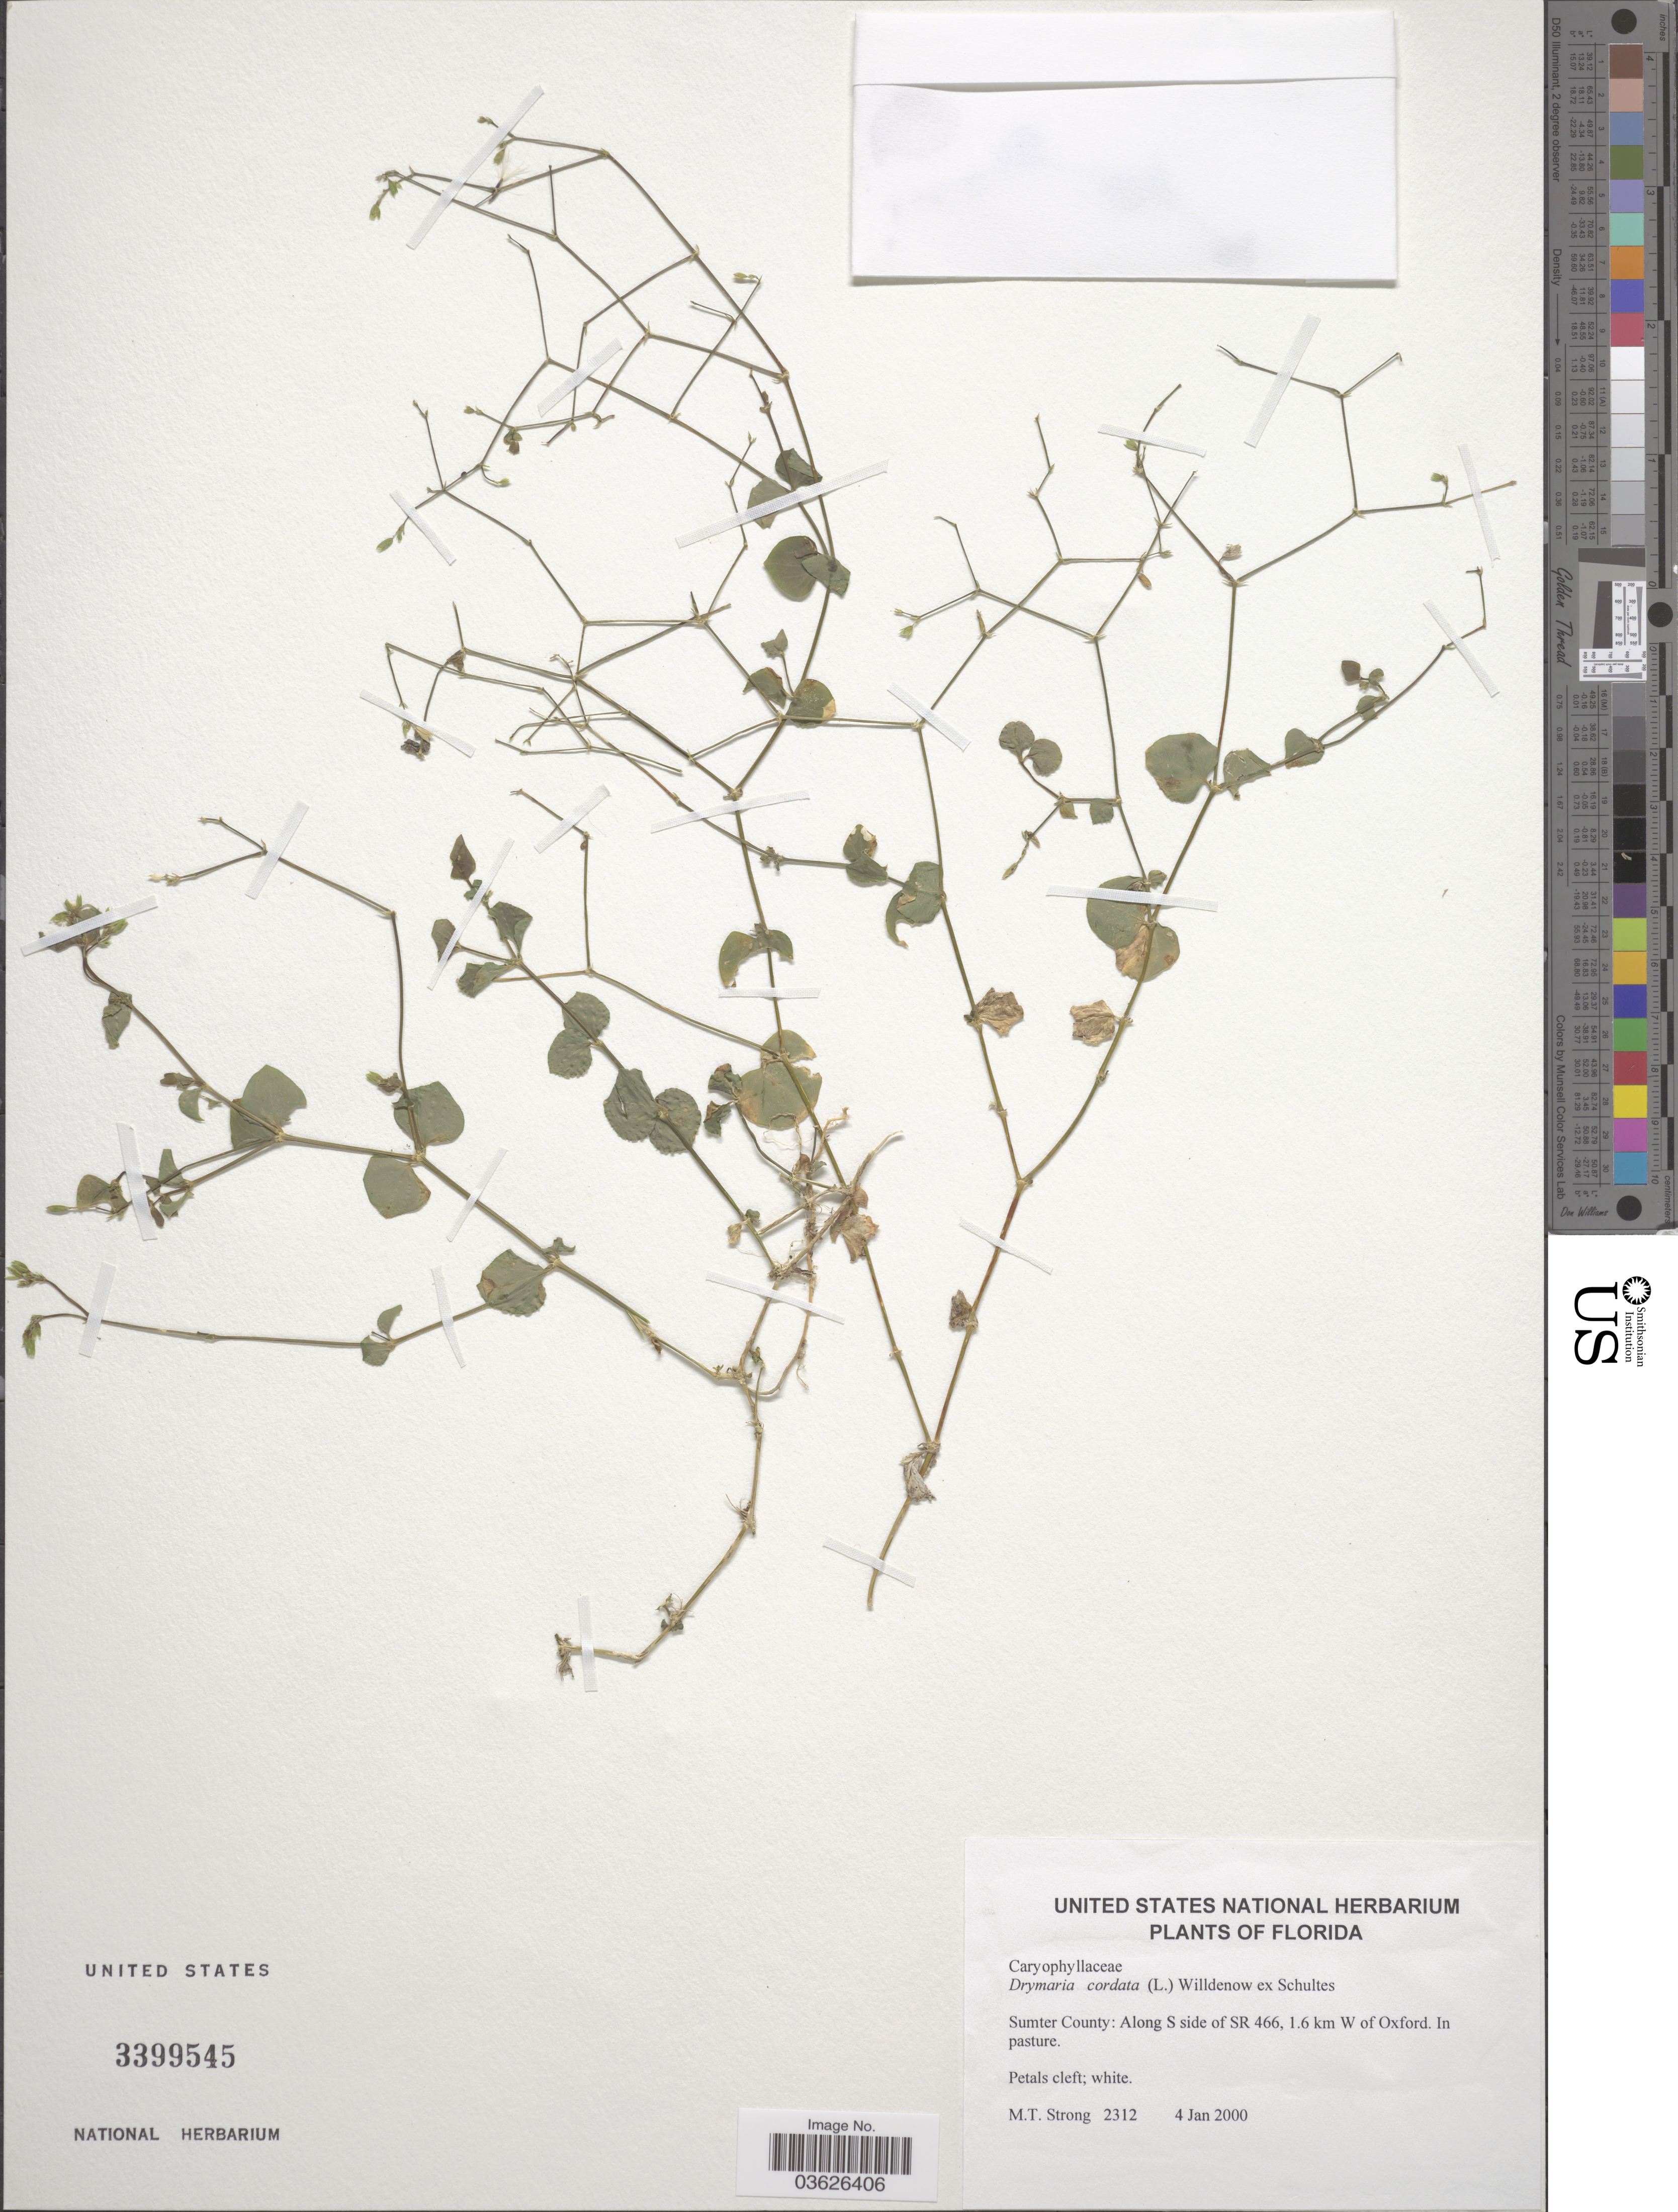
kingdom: Plantae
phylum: Tracheophyta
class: Magnoliopsida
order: Caryophyllales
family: Caryophyllaceae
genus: Drymaria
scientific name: Drymaria cordata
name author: (L.) Willd. ex Schult.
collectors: M. T. Strong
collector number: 2312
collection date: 2000-01-04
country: United States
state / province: Florida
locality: Sumter County: Along S side of SR 466, 1.6 km W of Oxford.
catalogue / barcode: US 3399545